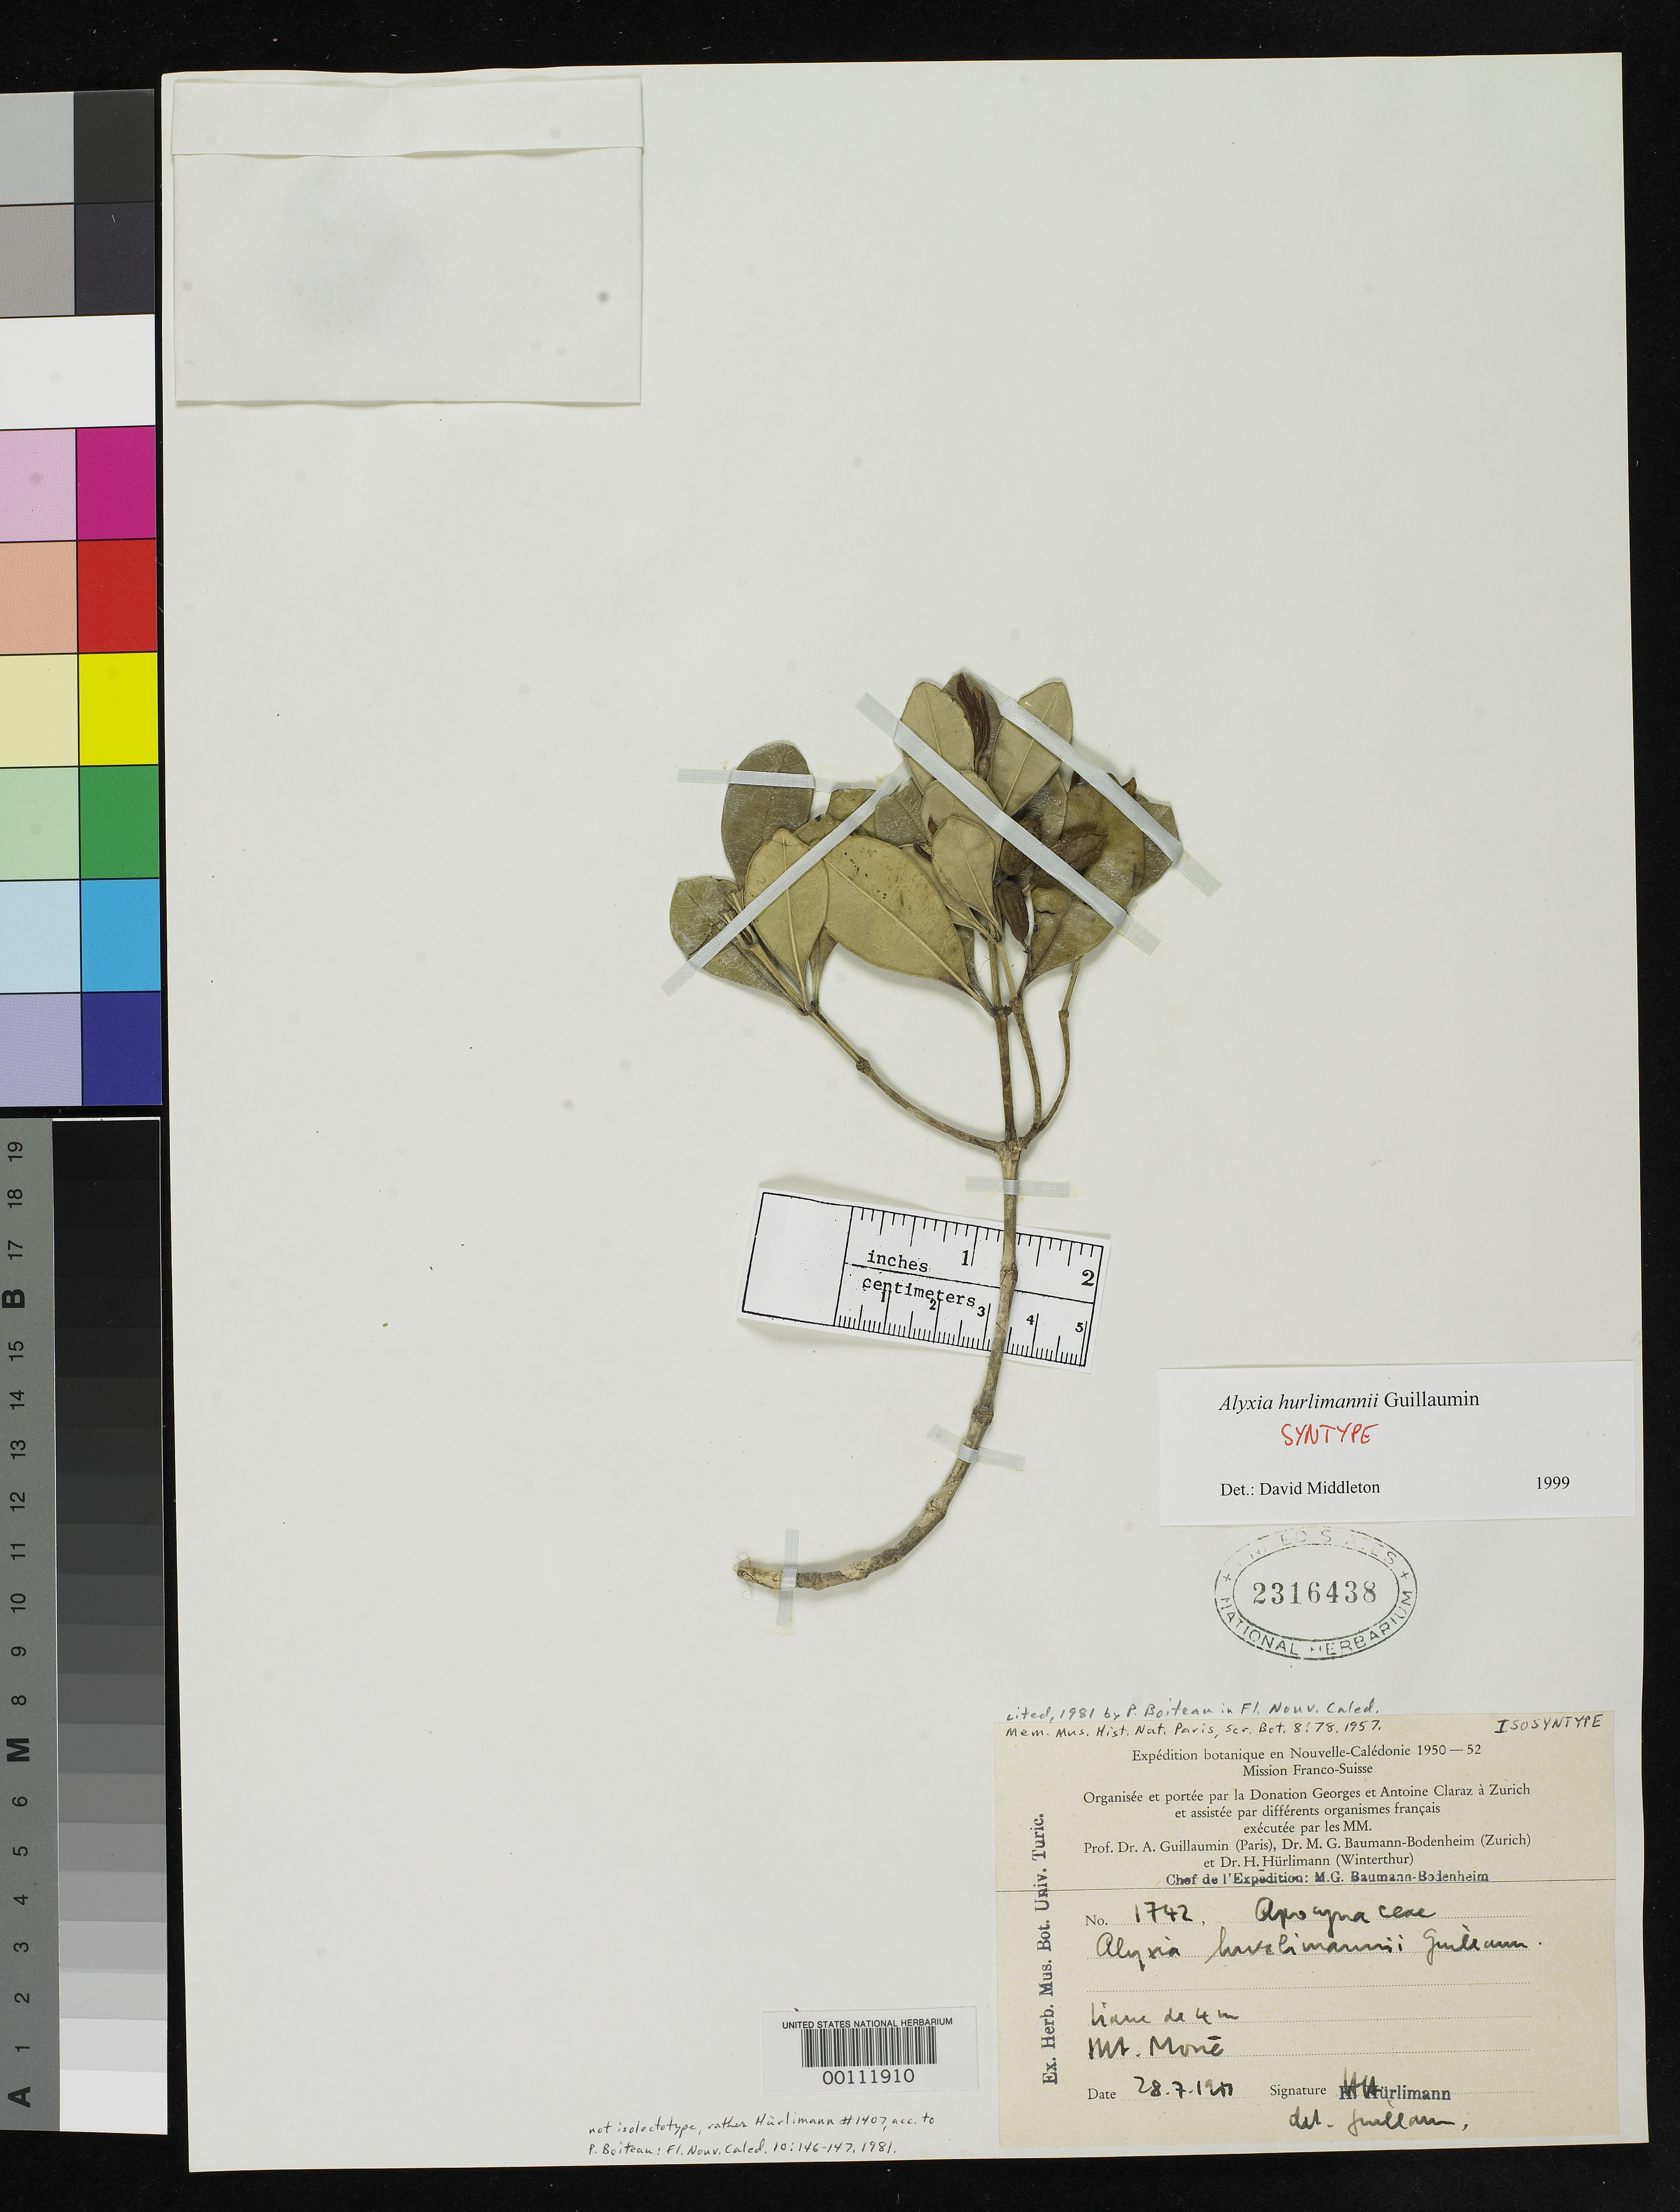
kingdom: Plantae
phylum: Tracheophyta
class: Magnoliopsida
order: Gentianales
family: Apocynaceae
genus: Alyxia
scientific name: Alyxia hurlimannii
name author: Guillaumin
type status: Isosyntype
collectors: M. G. Baumann-Bodenheim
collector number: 1742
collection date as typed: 28 Jul 1951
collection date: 1951-07-28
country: New Caledonia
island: New Caledonia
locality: Mt. Mone.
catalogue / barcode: US 2316438